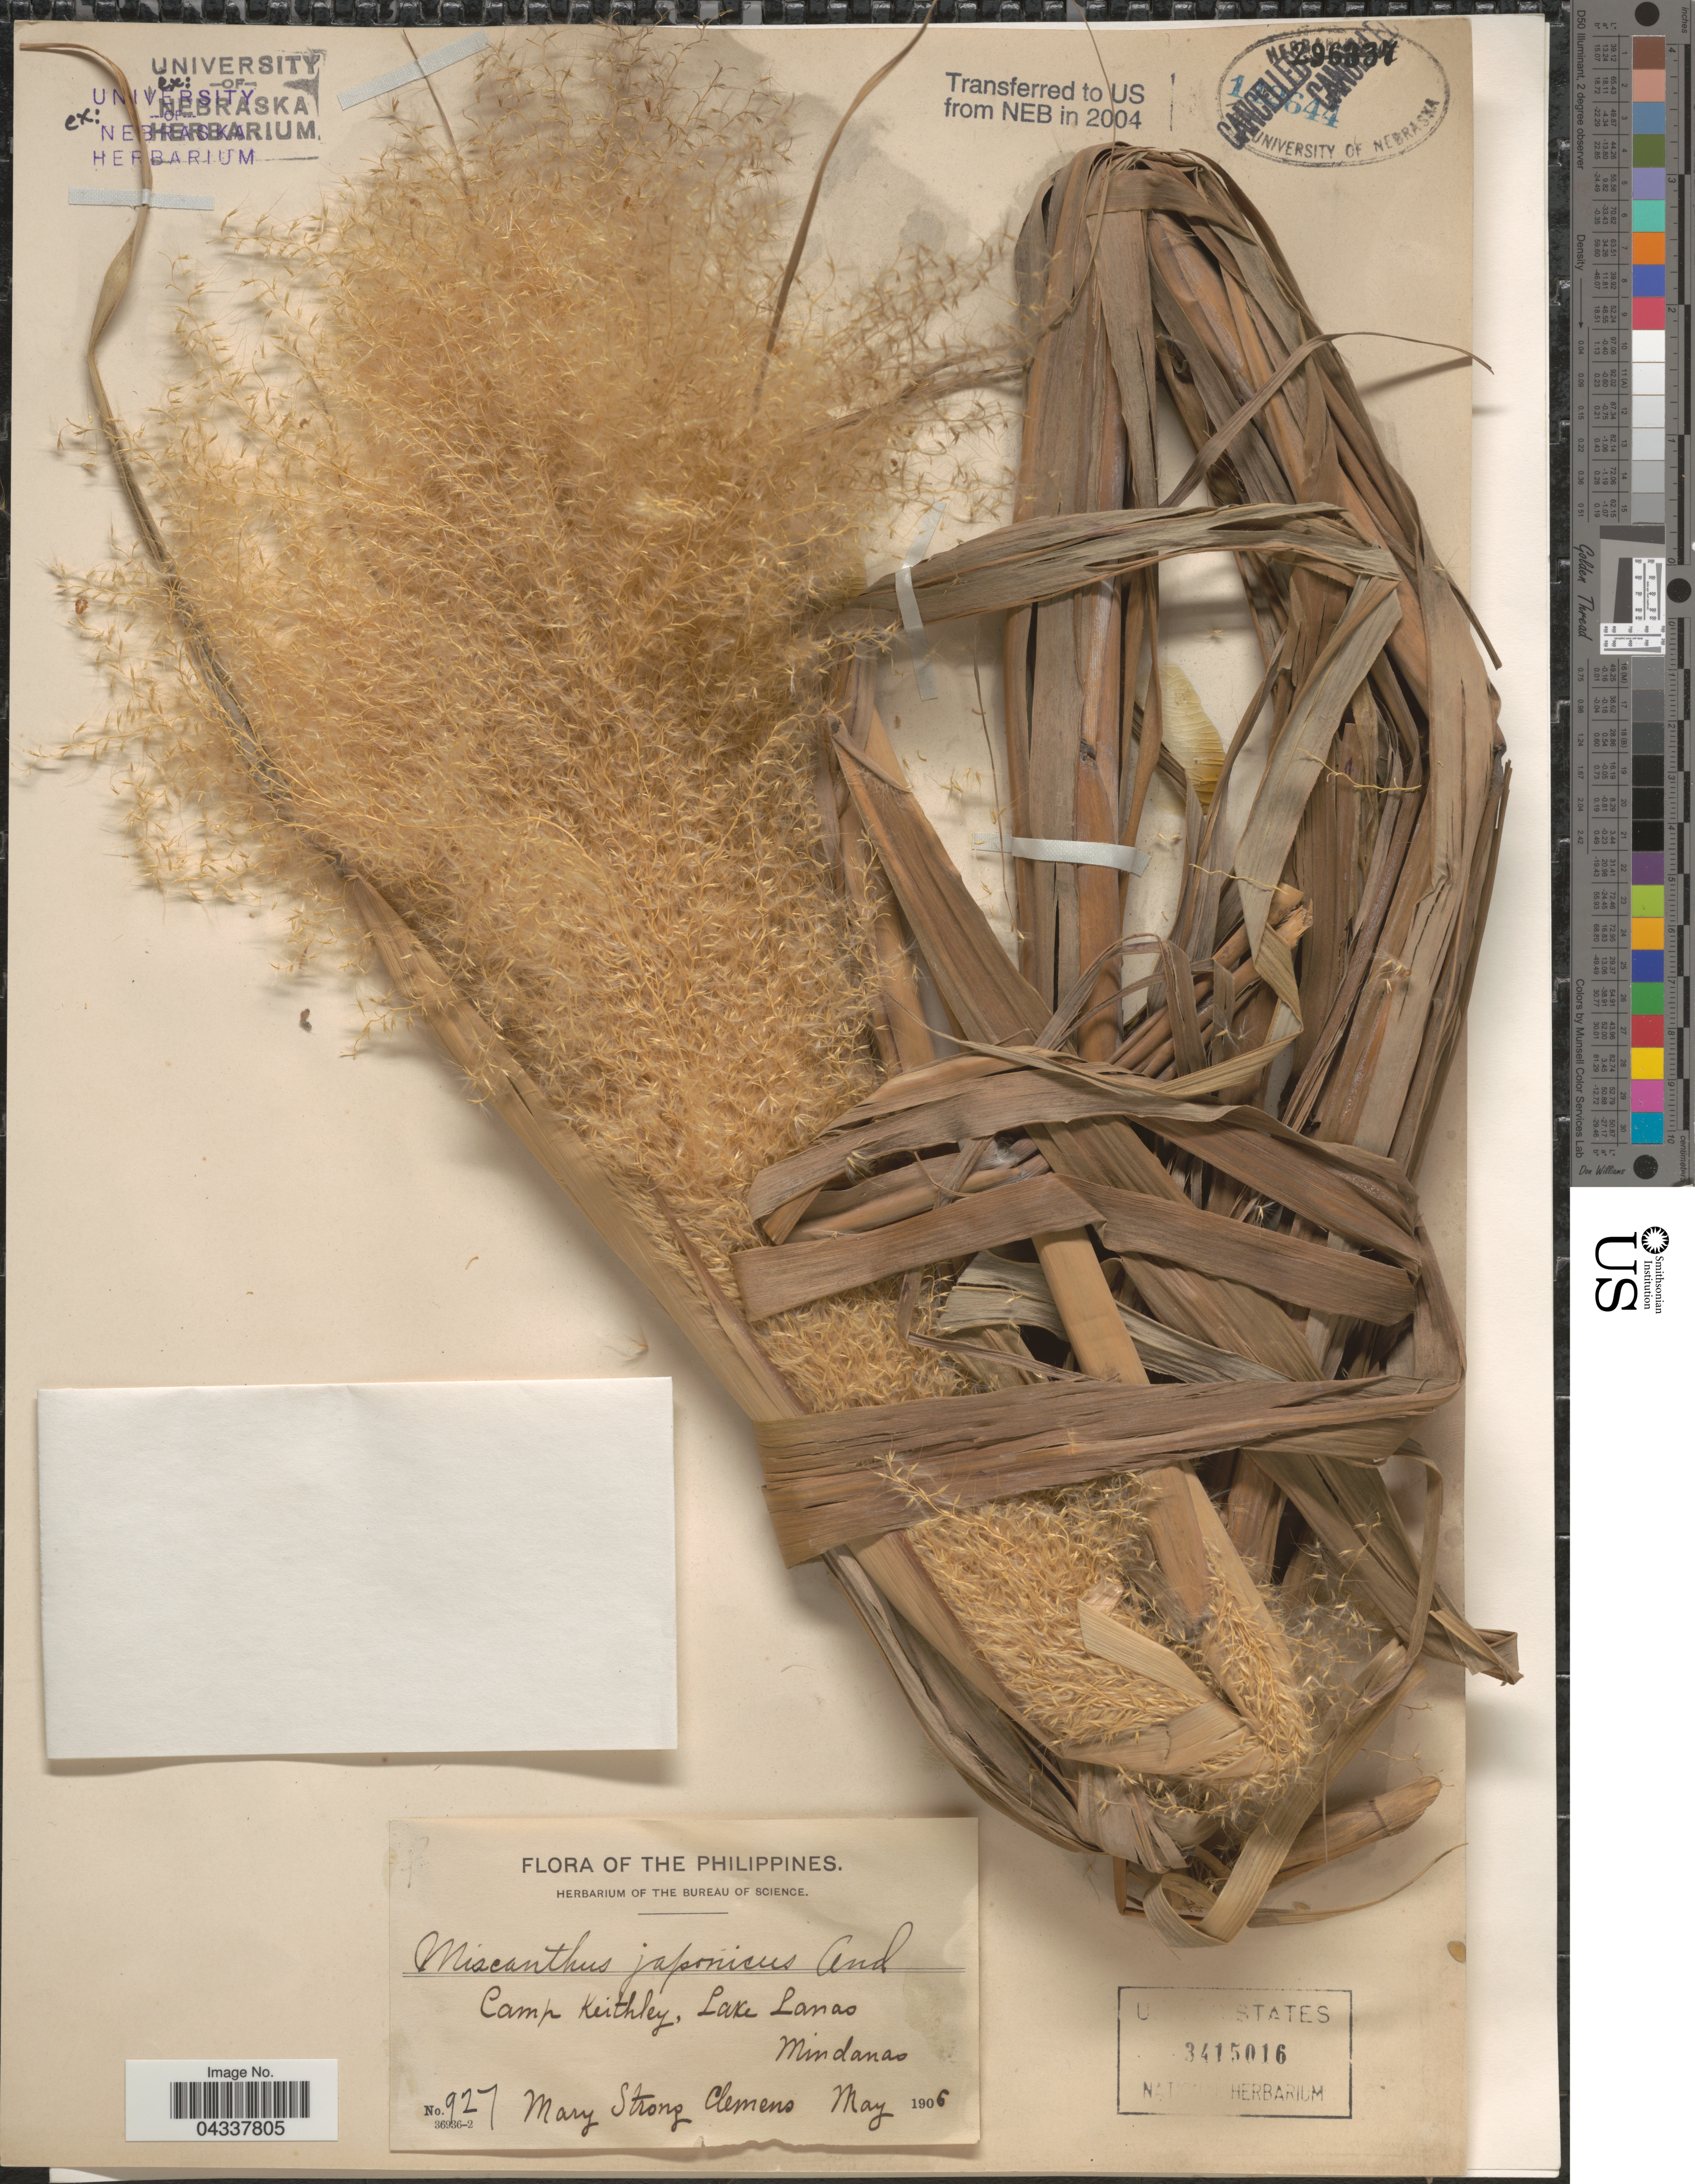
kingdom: Plantae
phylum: Tracheophyta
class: Liliopsida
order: Poales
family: Poaceae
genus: Miscanthus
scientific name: Miscanthus sinensis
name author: Andersson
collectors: M. S. Clemens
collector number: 927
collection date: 1906-05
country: Philippines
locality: Camp Keithley, Lake Lanao. Mindanao.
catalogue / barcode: US 3415016